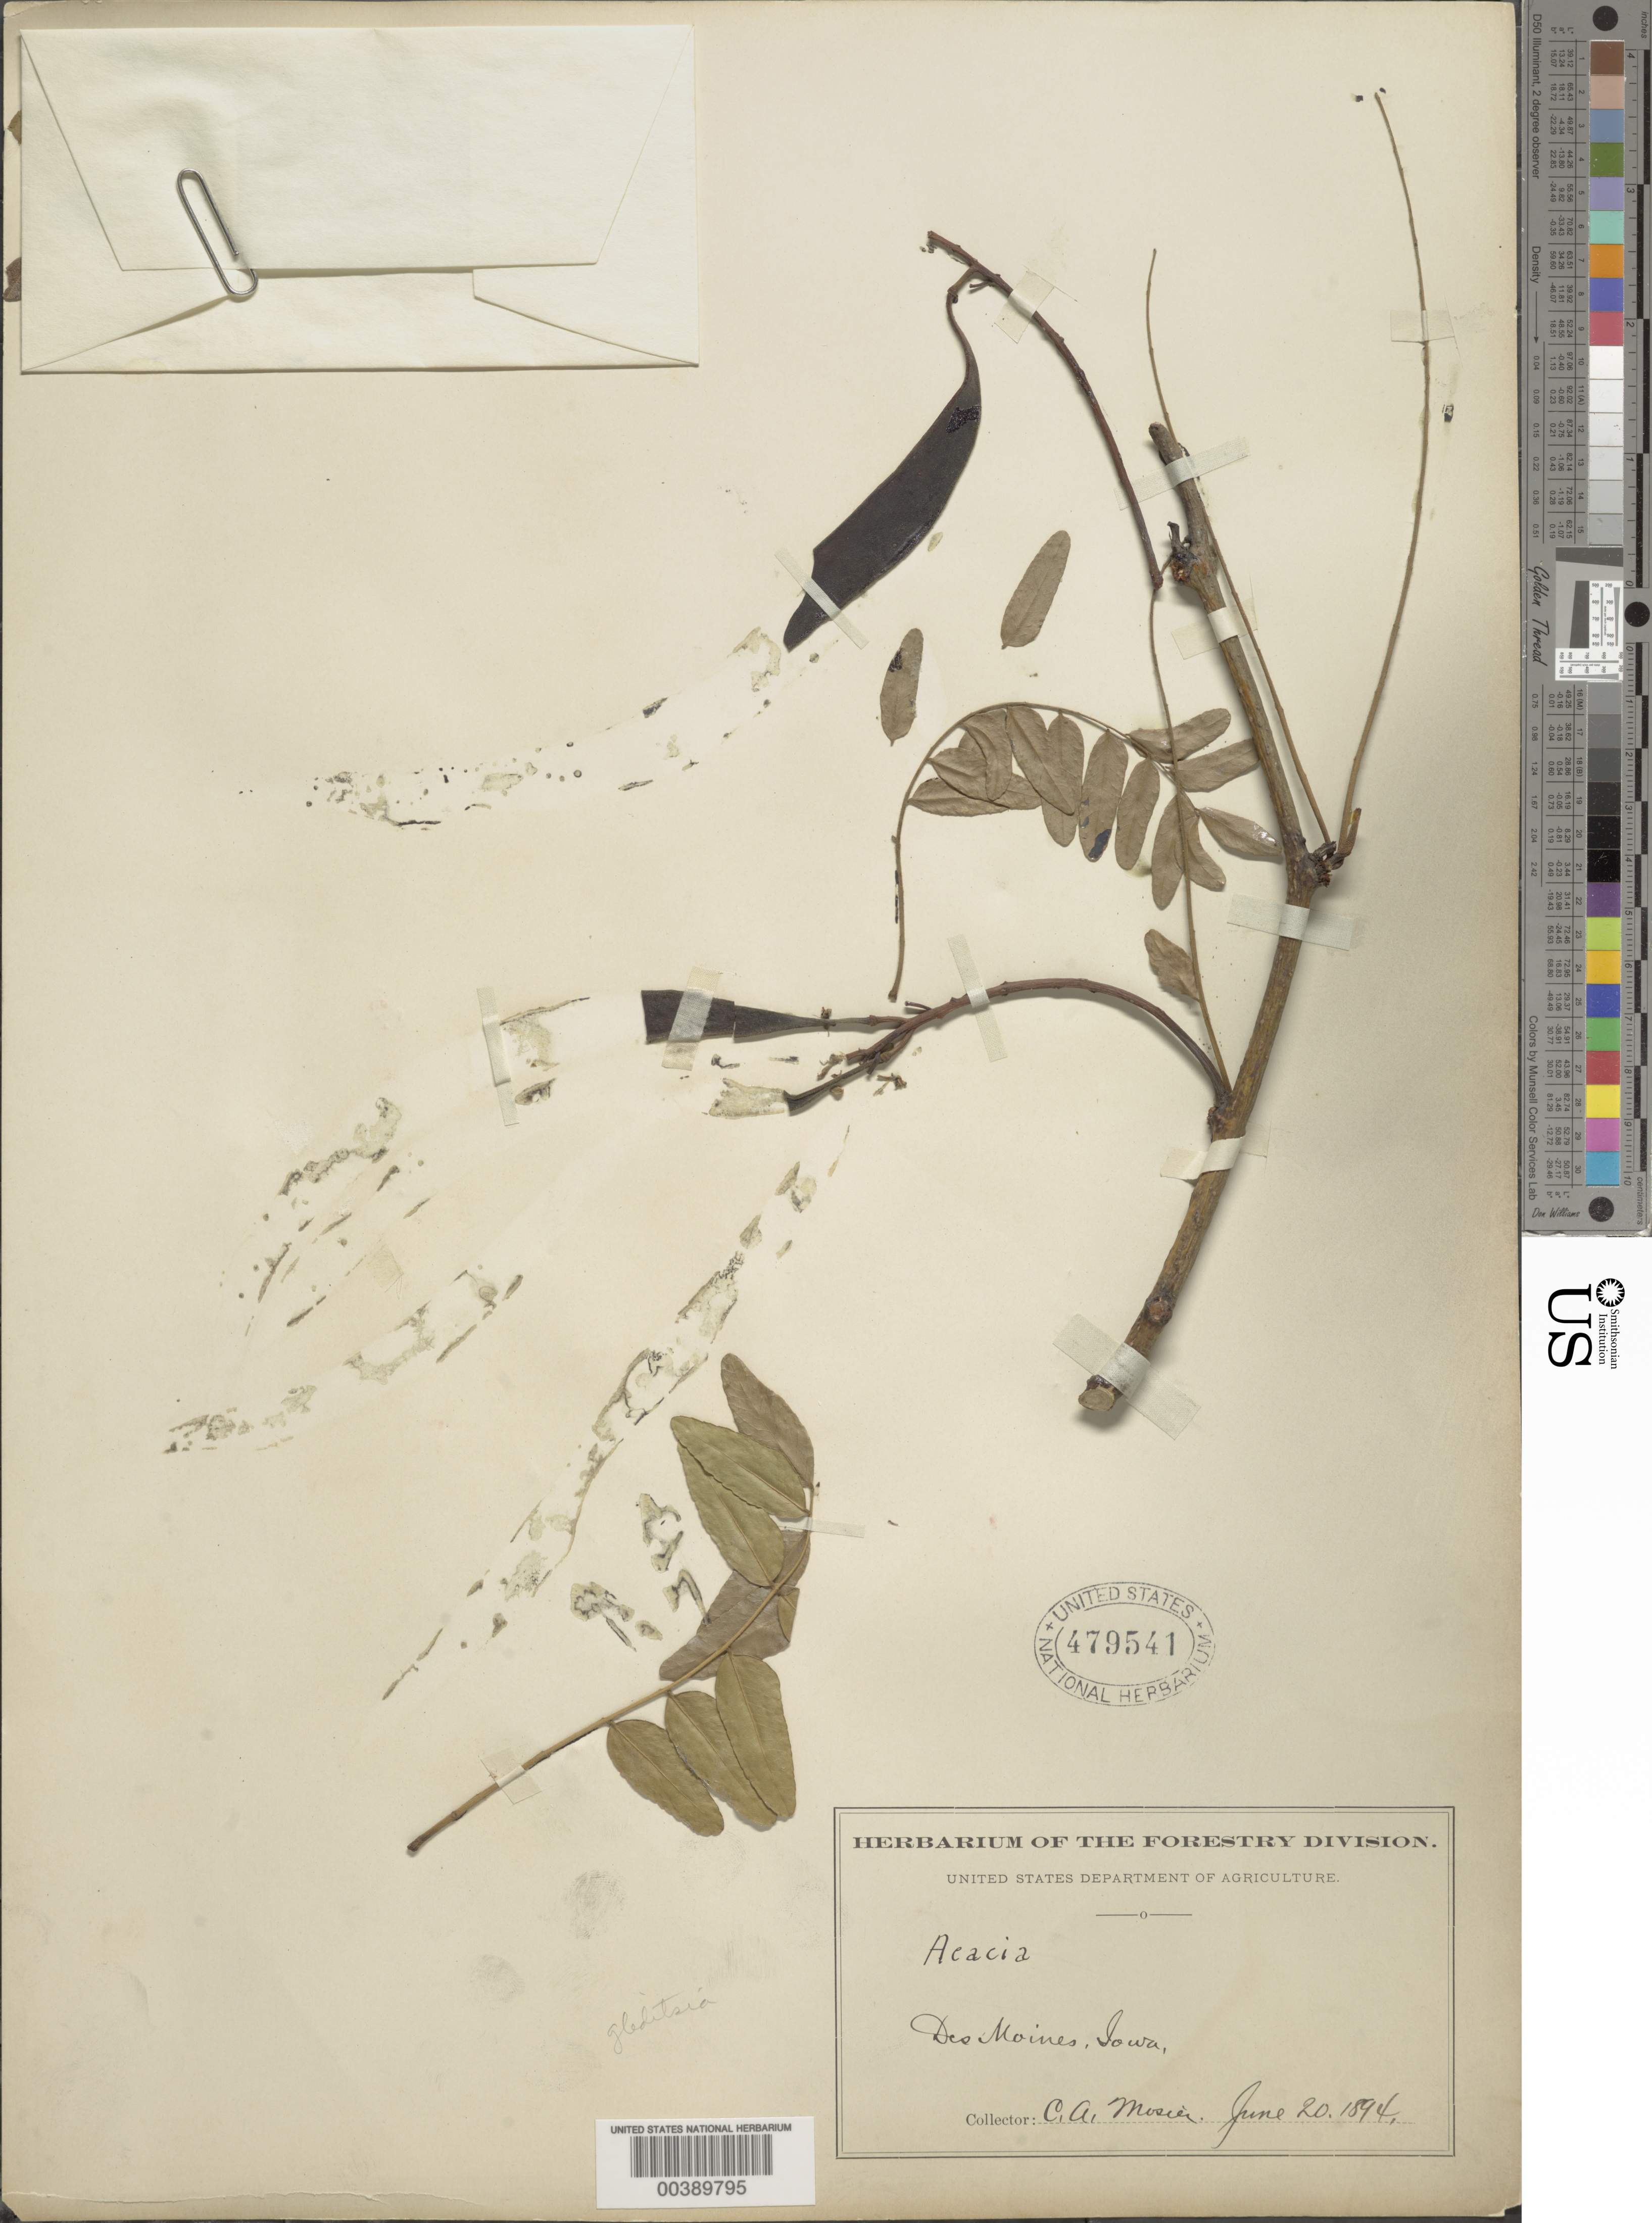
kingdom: Plantae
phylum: Tracheophyta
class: Magnoliopsida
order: Fabales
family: Fabaceae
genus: Gleditsia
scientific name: Gleditsia sp.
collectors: C. A. Mosier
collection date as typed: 20 Jun 1894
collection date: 1894-06-20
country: United States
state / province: Iowa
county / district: Polk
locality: Des moines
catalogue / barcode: US 495541